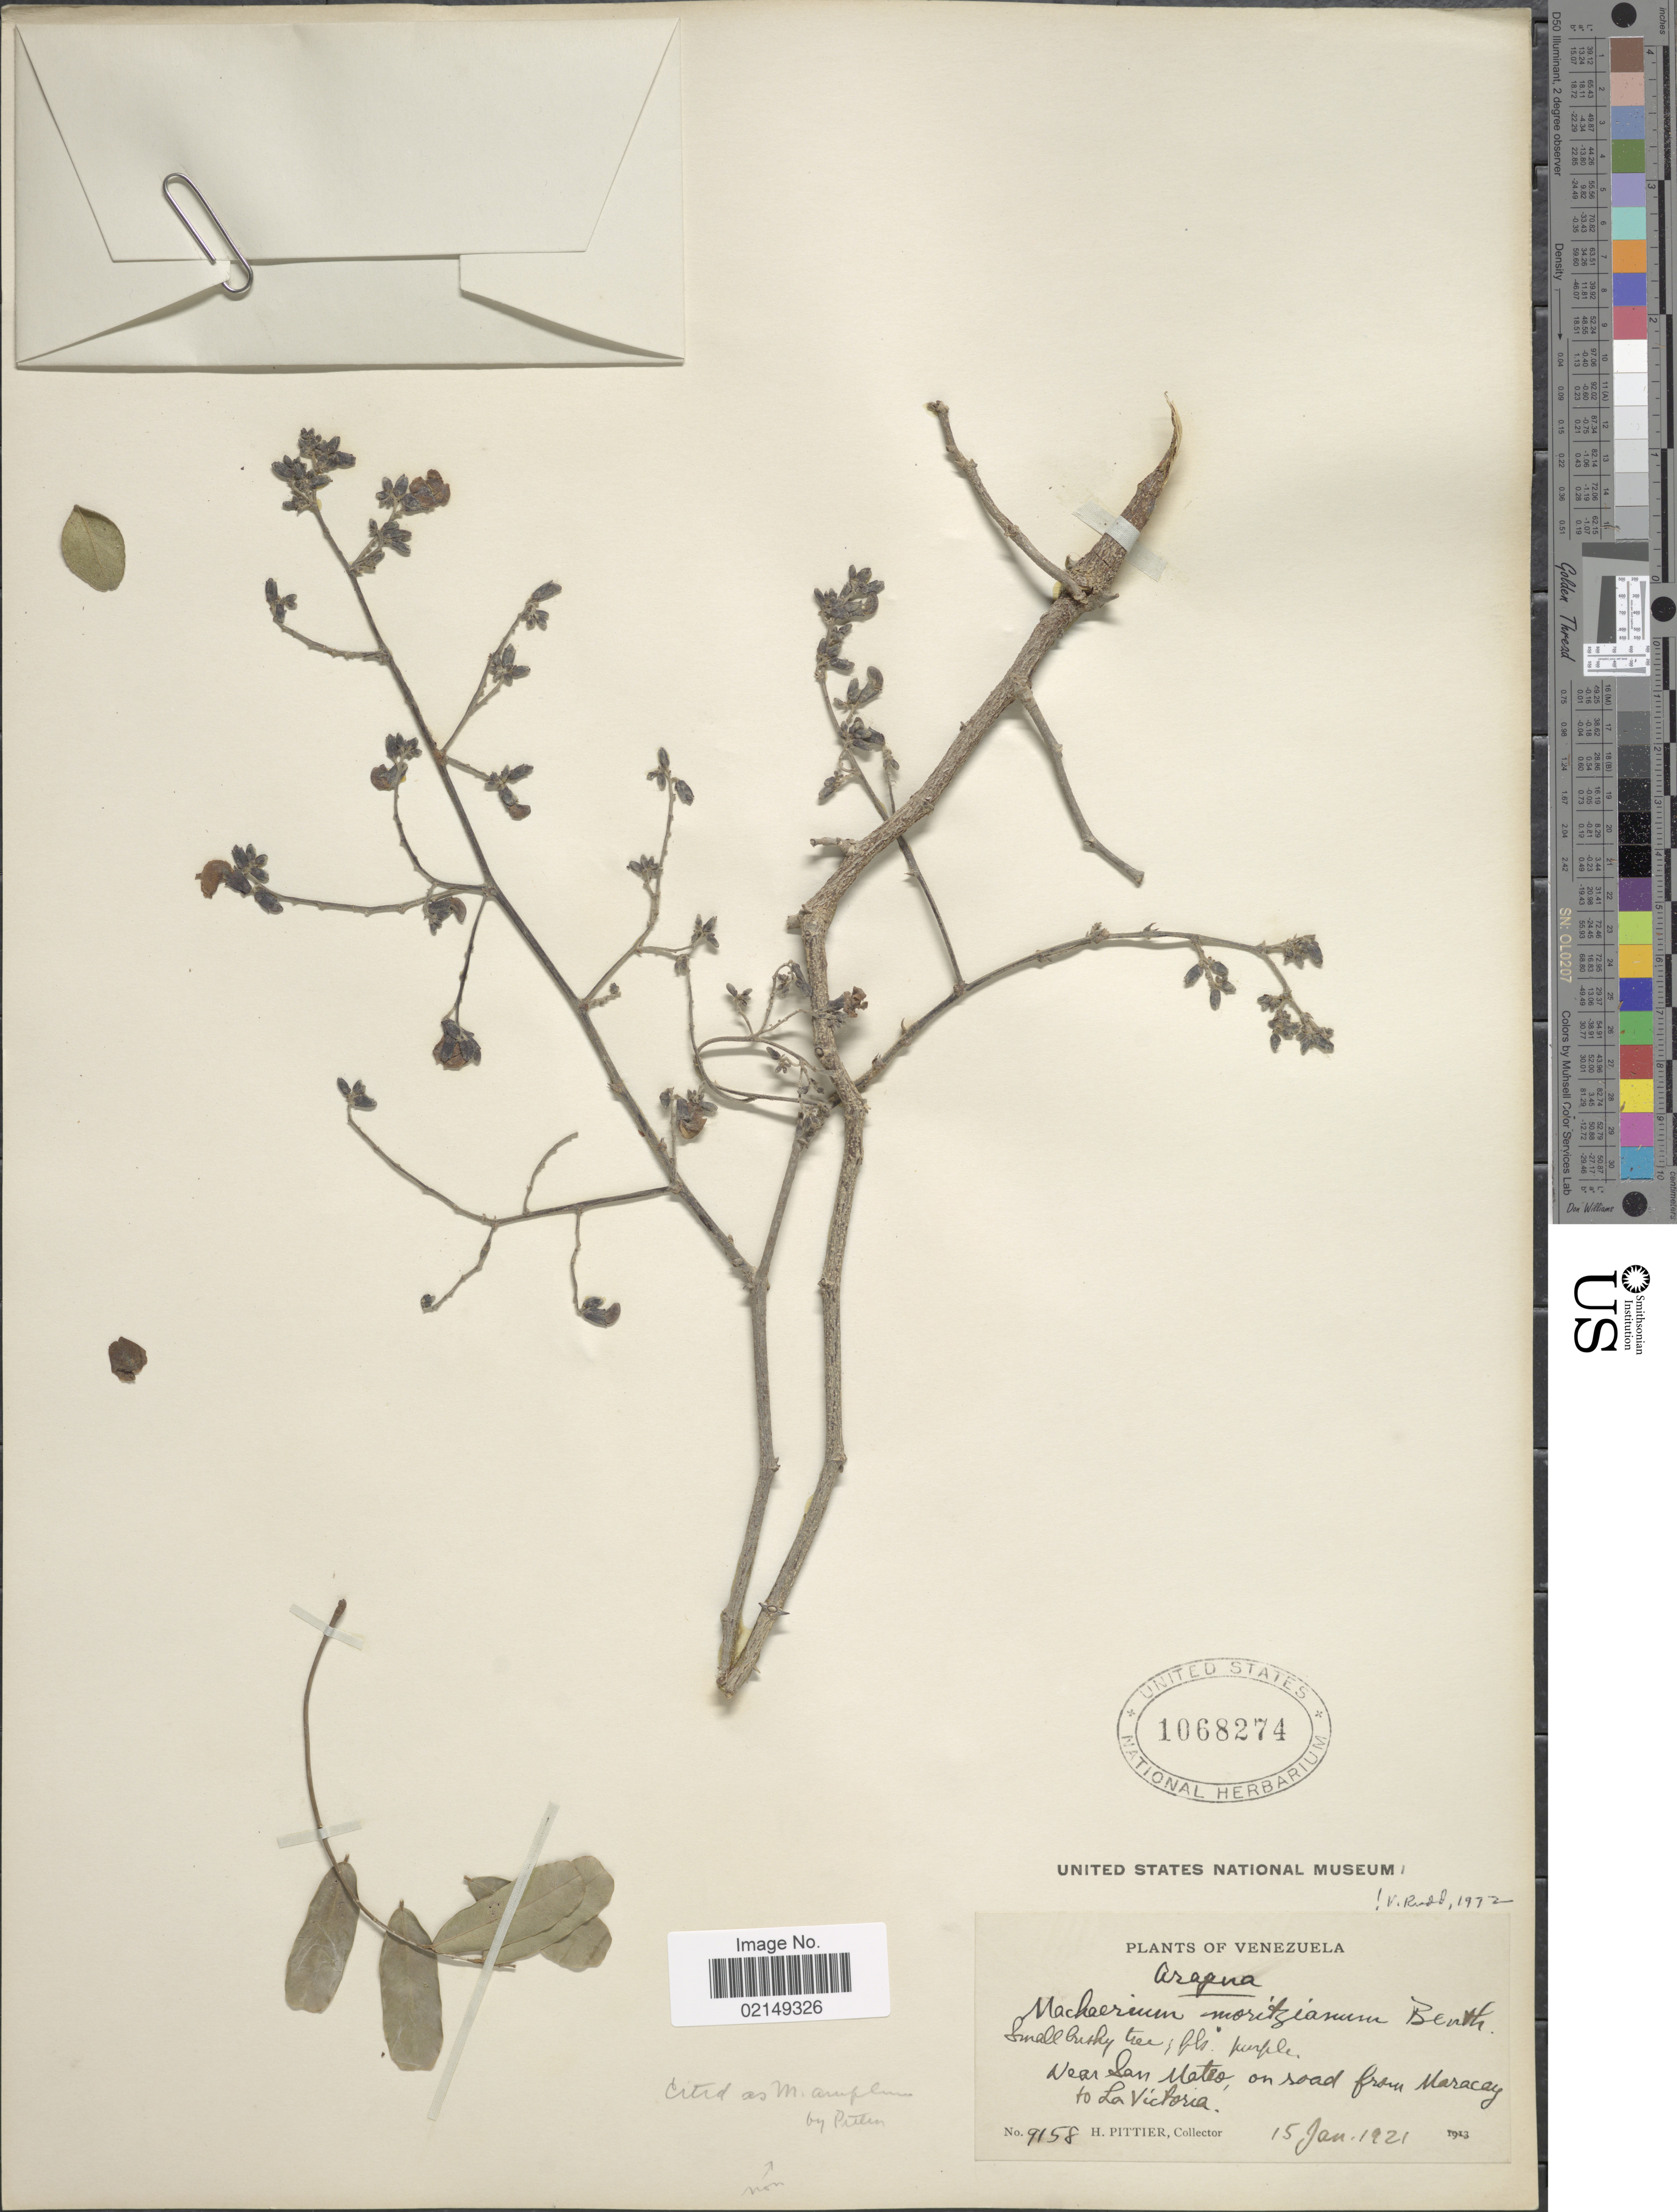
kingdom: Plantae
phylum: Tracheophyta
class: Magnoliopsida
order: Fabales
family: Fabaceae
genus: Machaerium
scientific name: Machaerium moritzianum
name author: Benth.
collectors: H. F. Pittier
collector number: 9158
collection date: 1921-01-15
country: Venezuela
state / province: Aragua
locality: Near San Mateo, on road from Maracay to La Victoria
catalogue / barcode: US 1068274